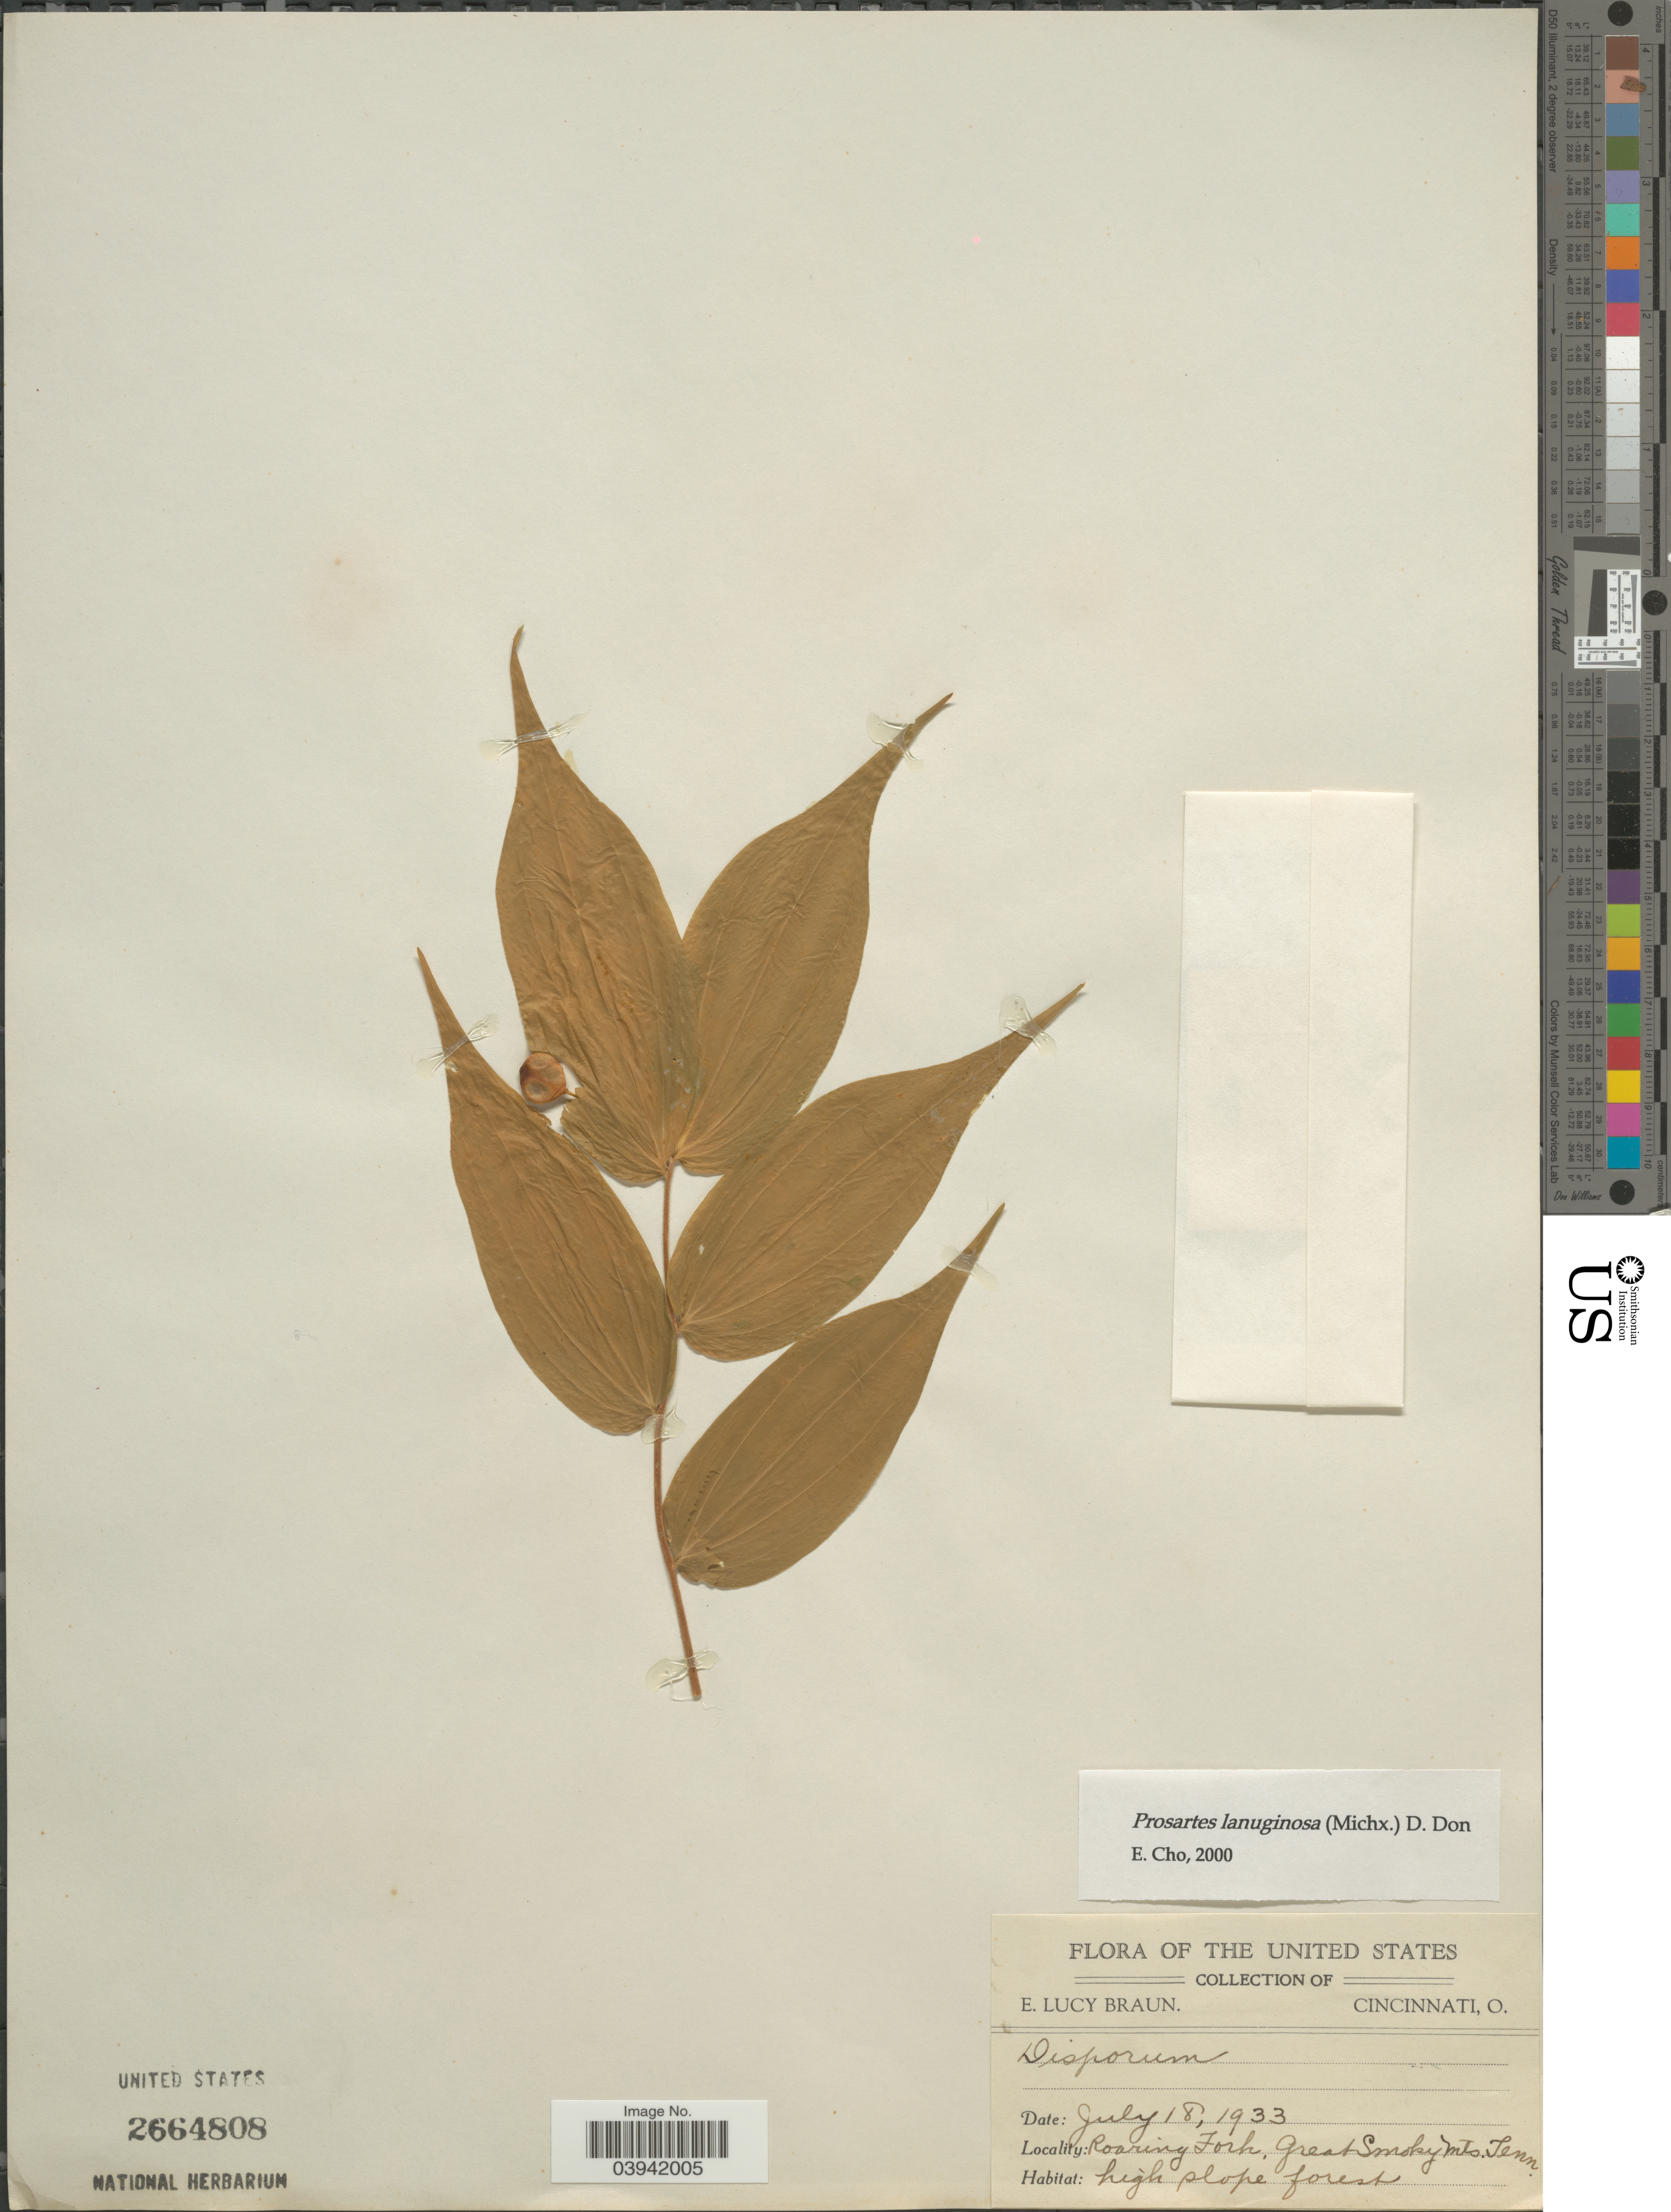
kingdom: Plantae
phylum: Tracheophyta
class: Liliopsida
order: Liliales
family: Liliaceae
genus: Prosartes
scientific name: Prosartes lanuginosa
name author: D. Don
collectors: E. L. Braun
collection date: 1933-07-18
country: United States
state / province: Tennessee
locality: Roaring Fork, Great Smoky Mts.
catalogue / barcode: US 2664808